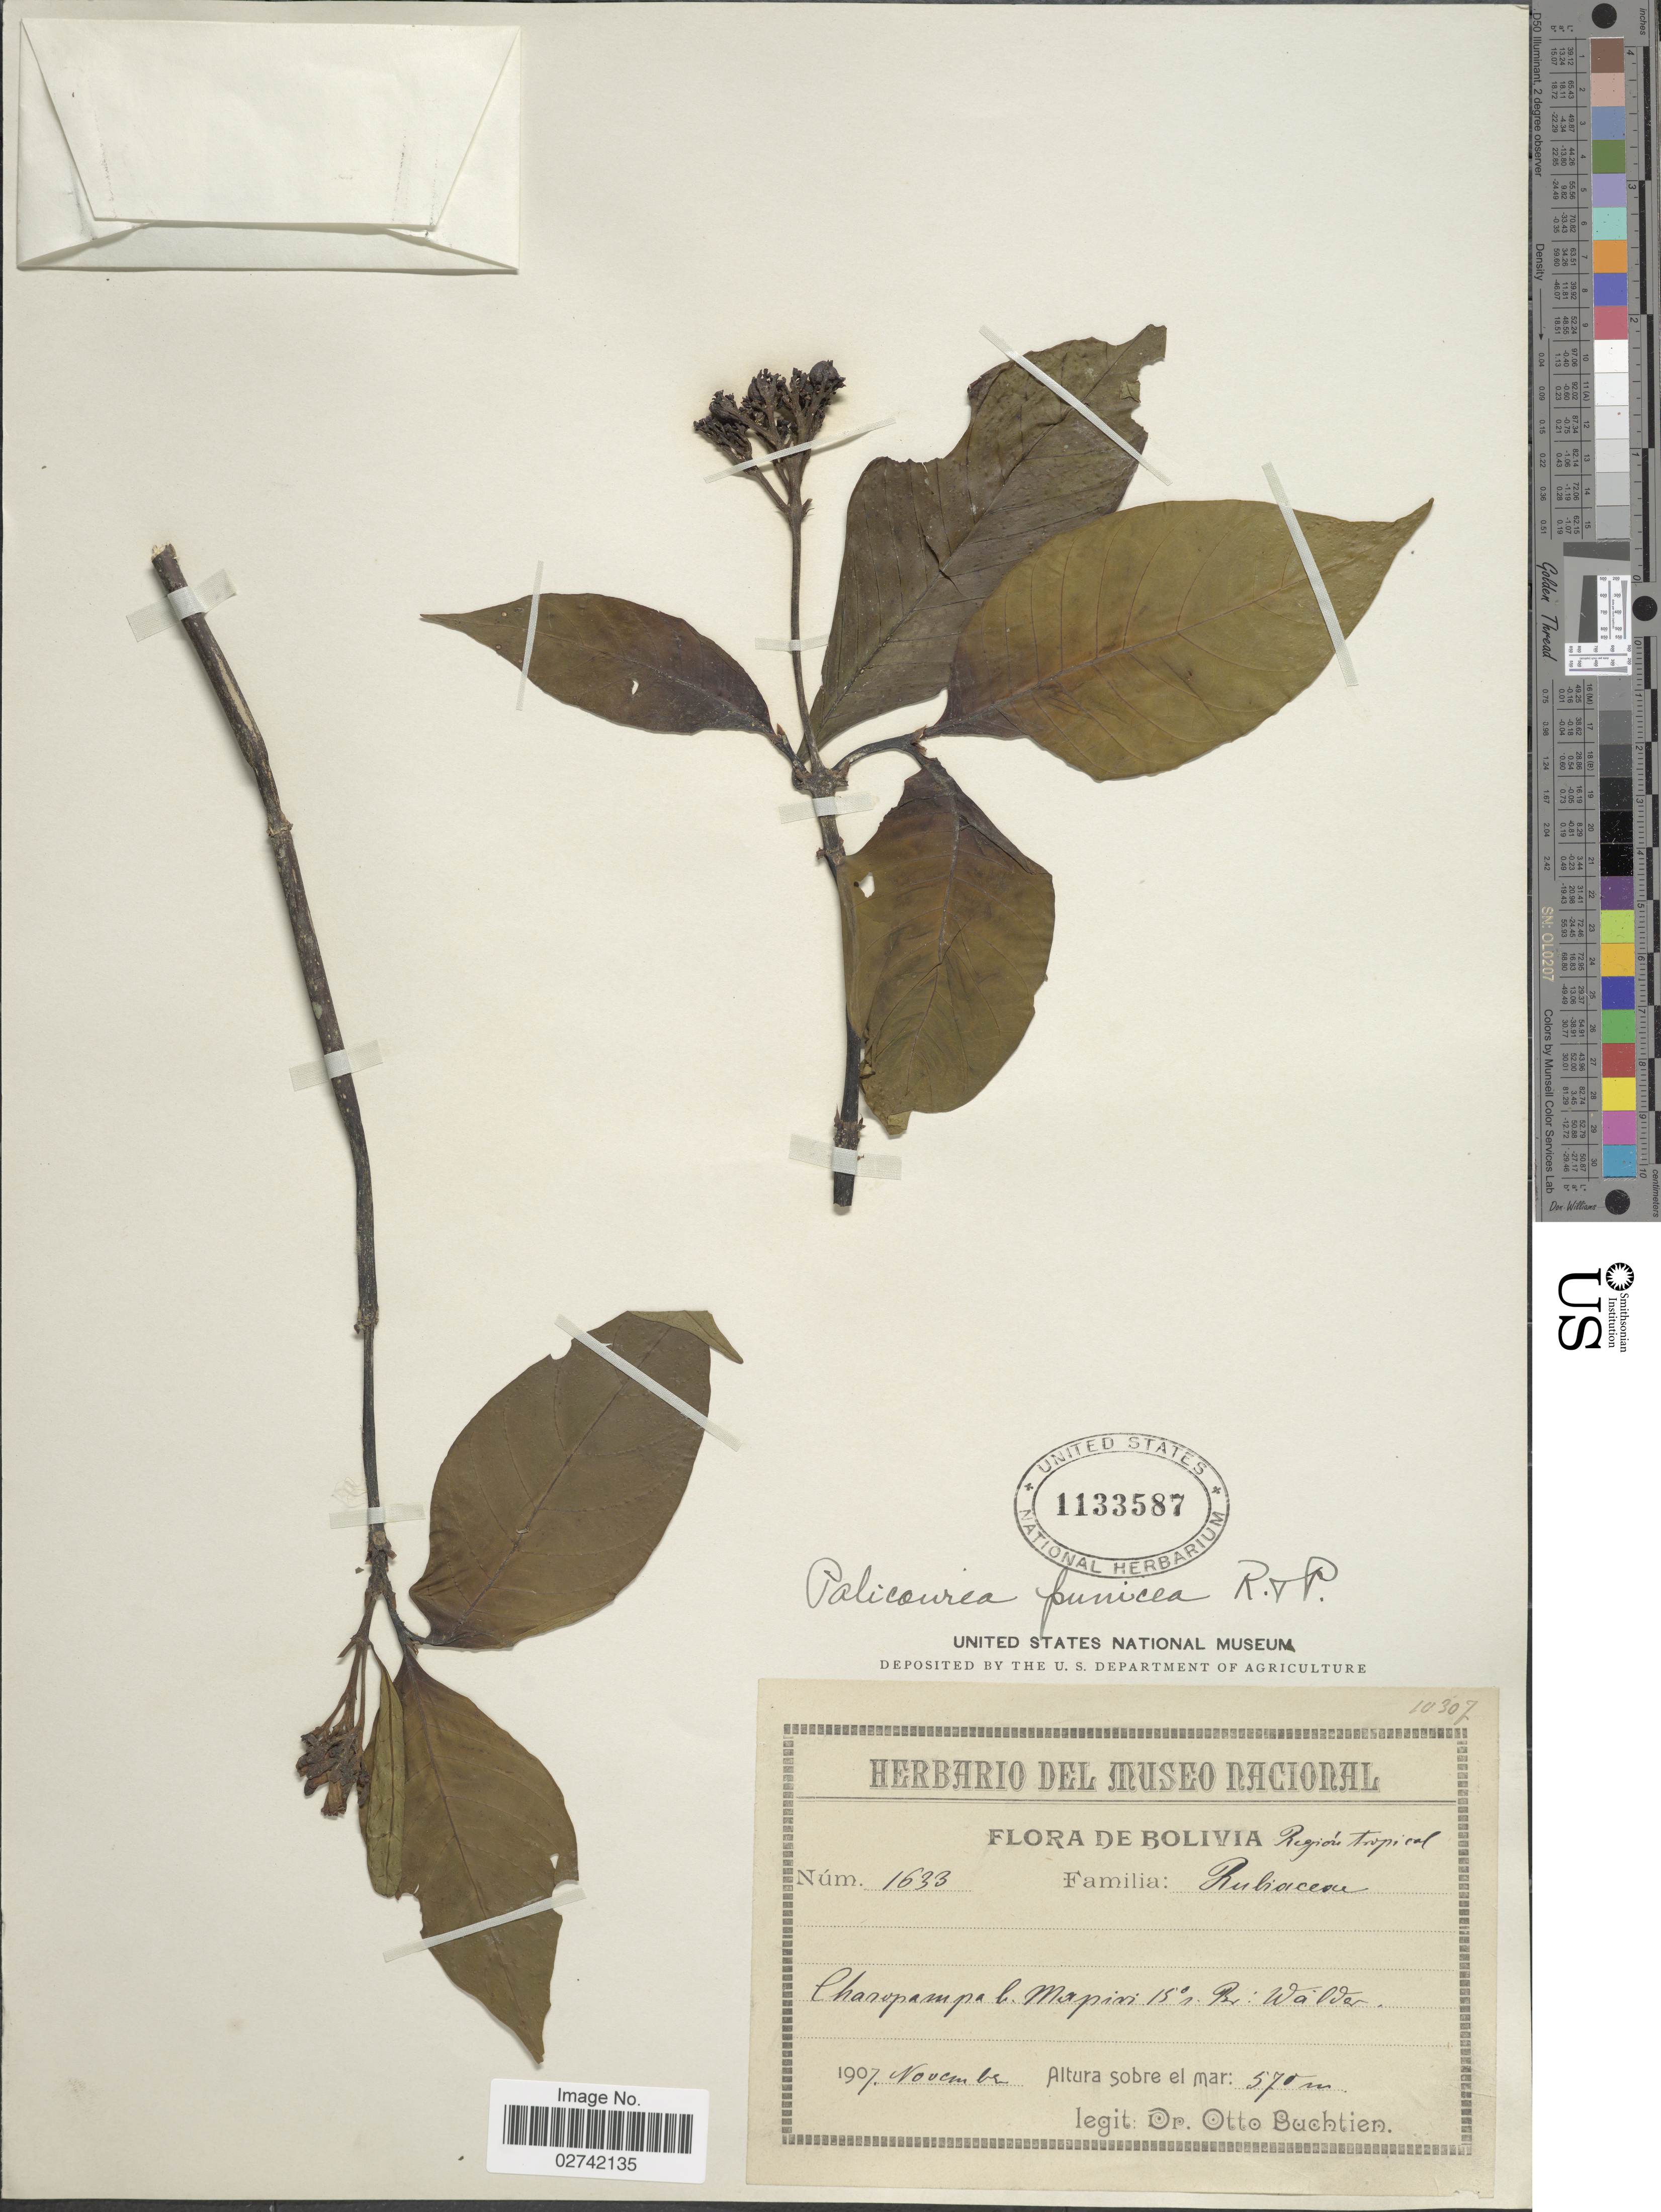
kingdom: Plantae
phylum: Tracheophyta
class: Magnoliopsida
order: Gentianales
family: Rubiaceae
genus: Palicourea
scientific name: Palicourea punicea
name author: (Ruiz & Pav.) DC.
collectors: O. Buchtien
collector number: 1633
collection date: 1907-11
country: Bolivia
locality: Region tropical, Charopampa l. Mapiri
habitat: Wälder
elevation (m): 570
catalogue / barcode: US 1133587